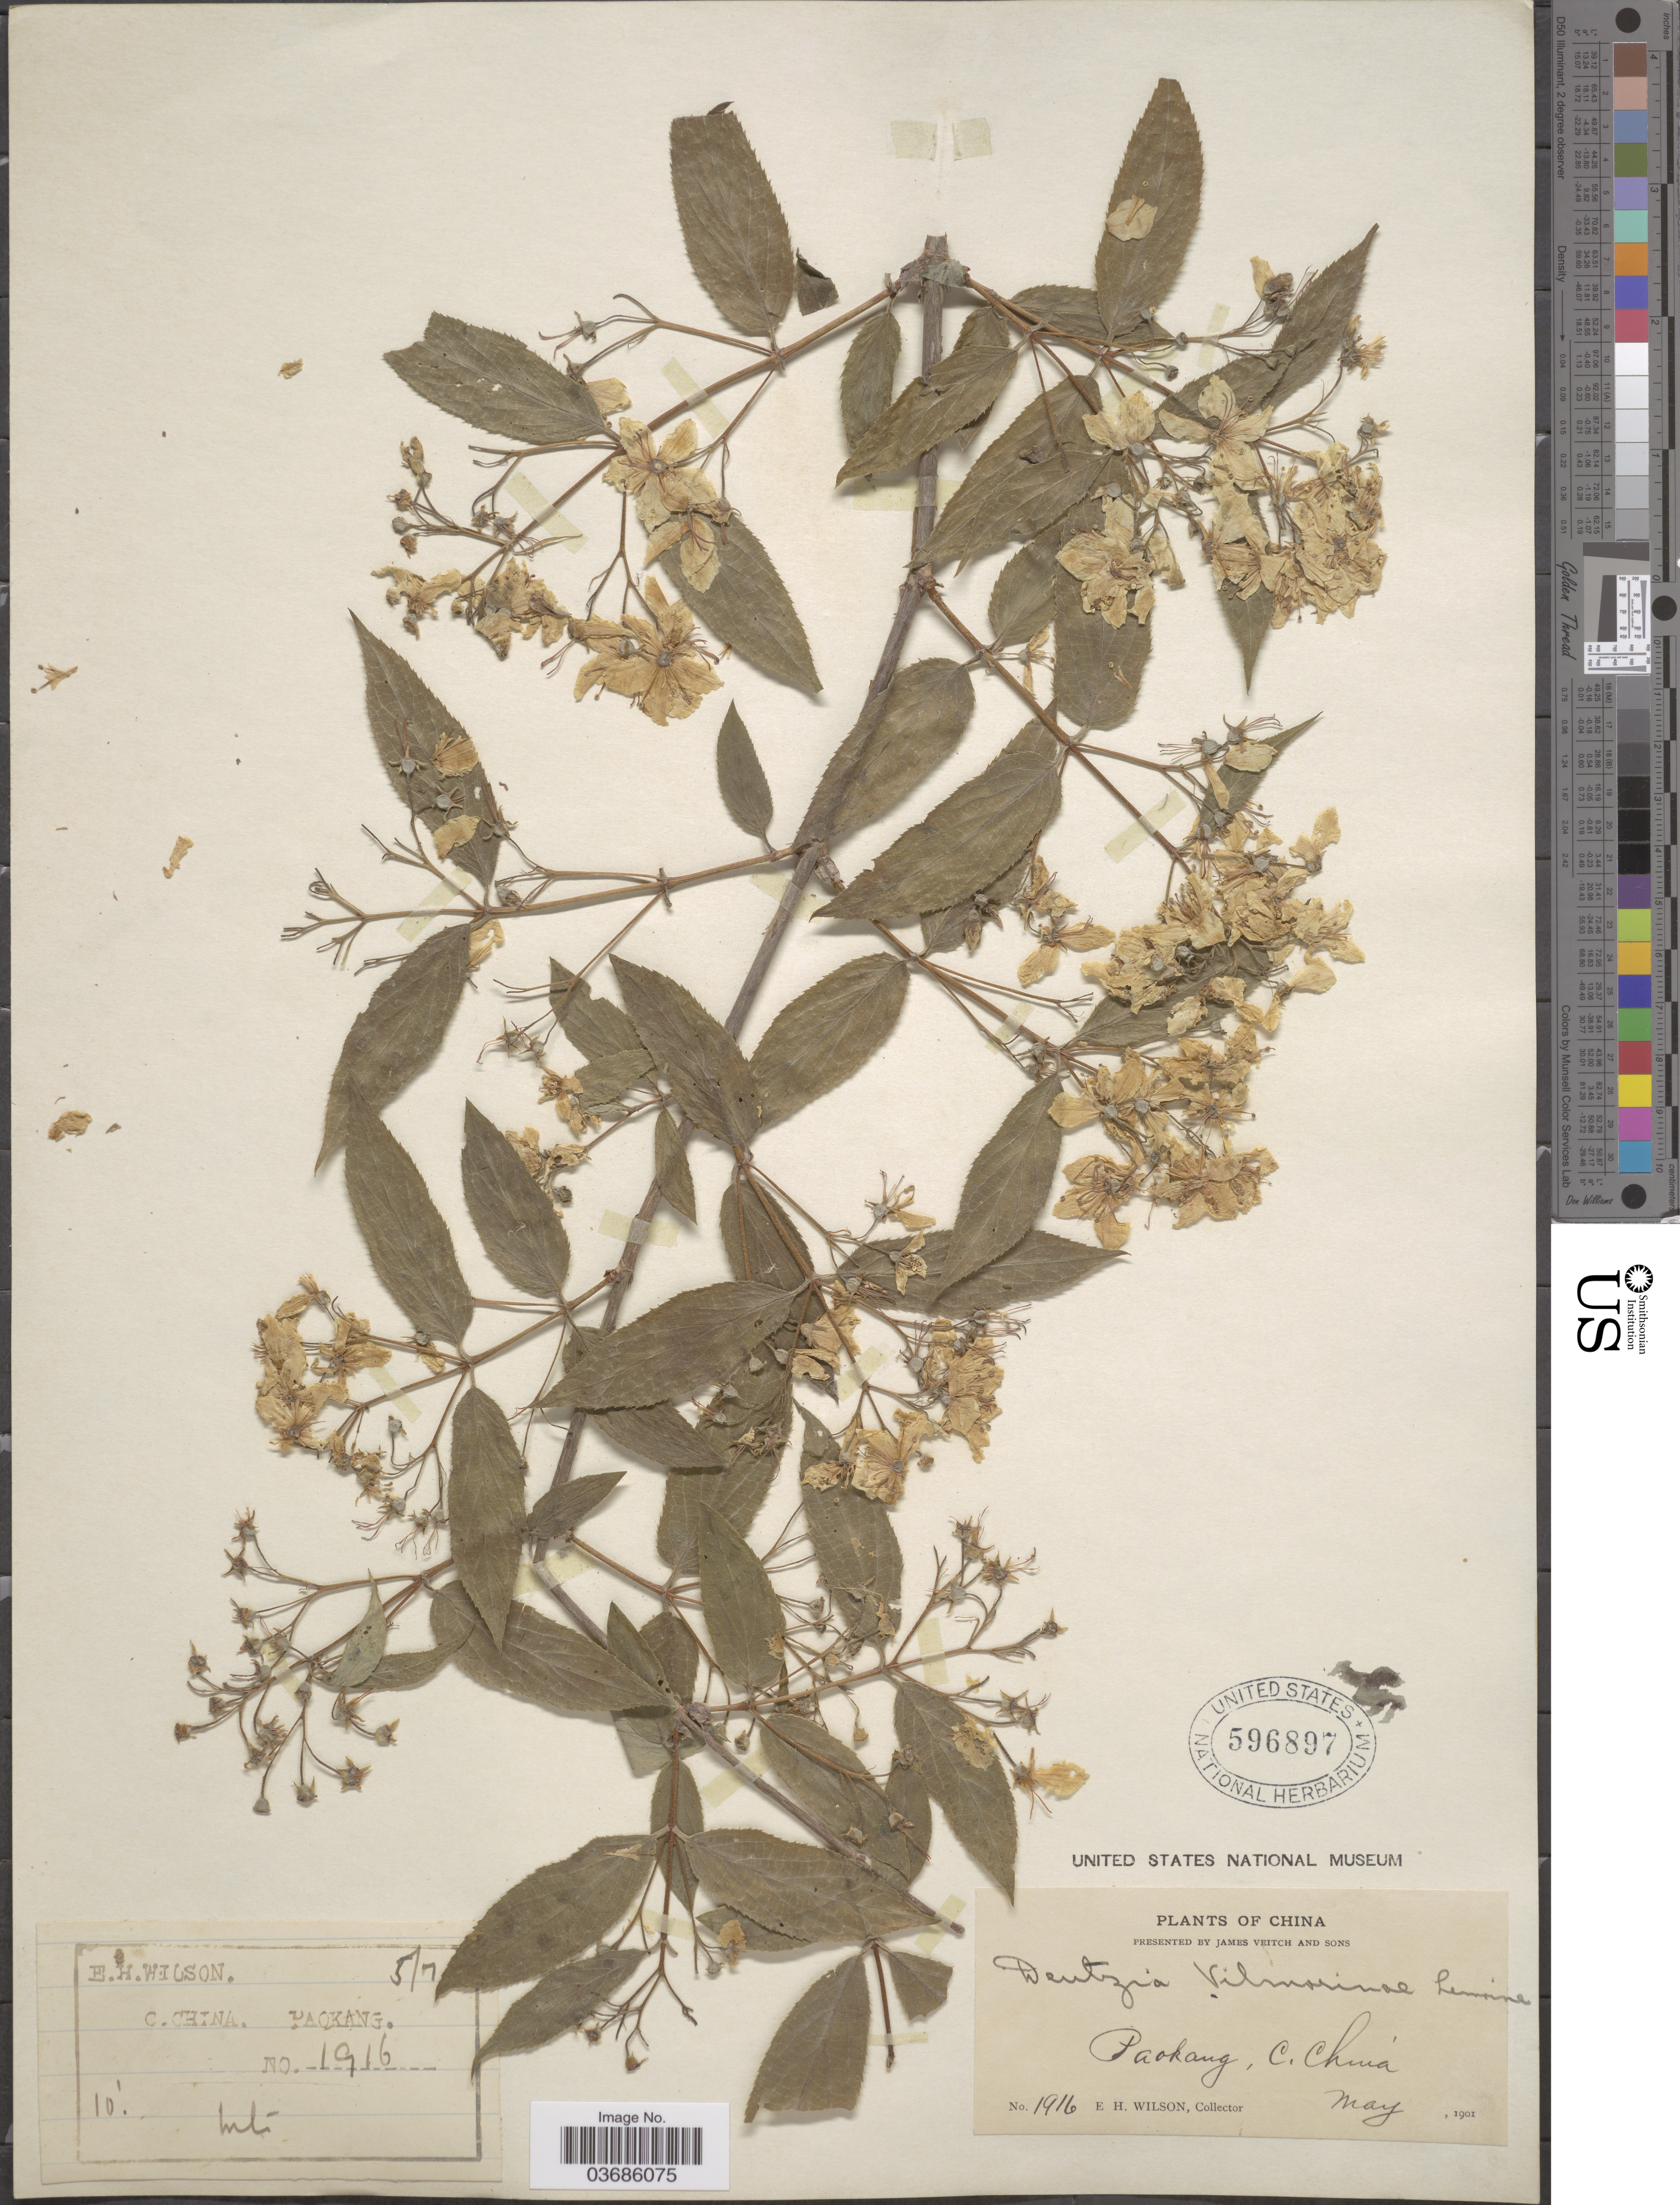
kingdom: Plantae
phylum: Tracheophyta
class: Magnoliopsida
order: Cornales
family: Hydrangeaceae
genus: Deutzia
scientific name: Deutzia vilmorinae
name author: Lemoine & Bois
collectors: E. Wilson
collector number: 1916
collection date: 1901-05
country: China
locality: C. China. Paokang.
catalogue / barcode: US 596897